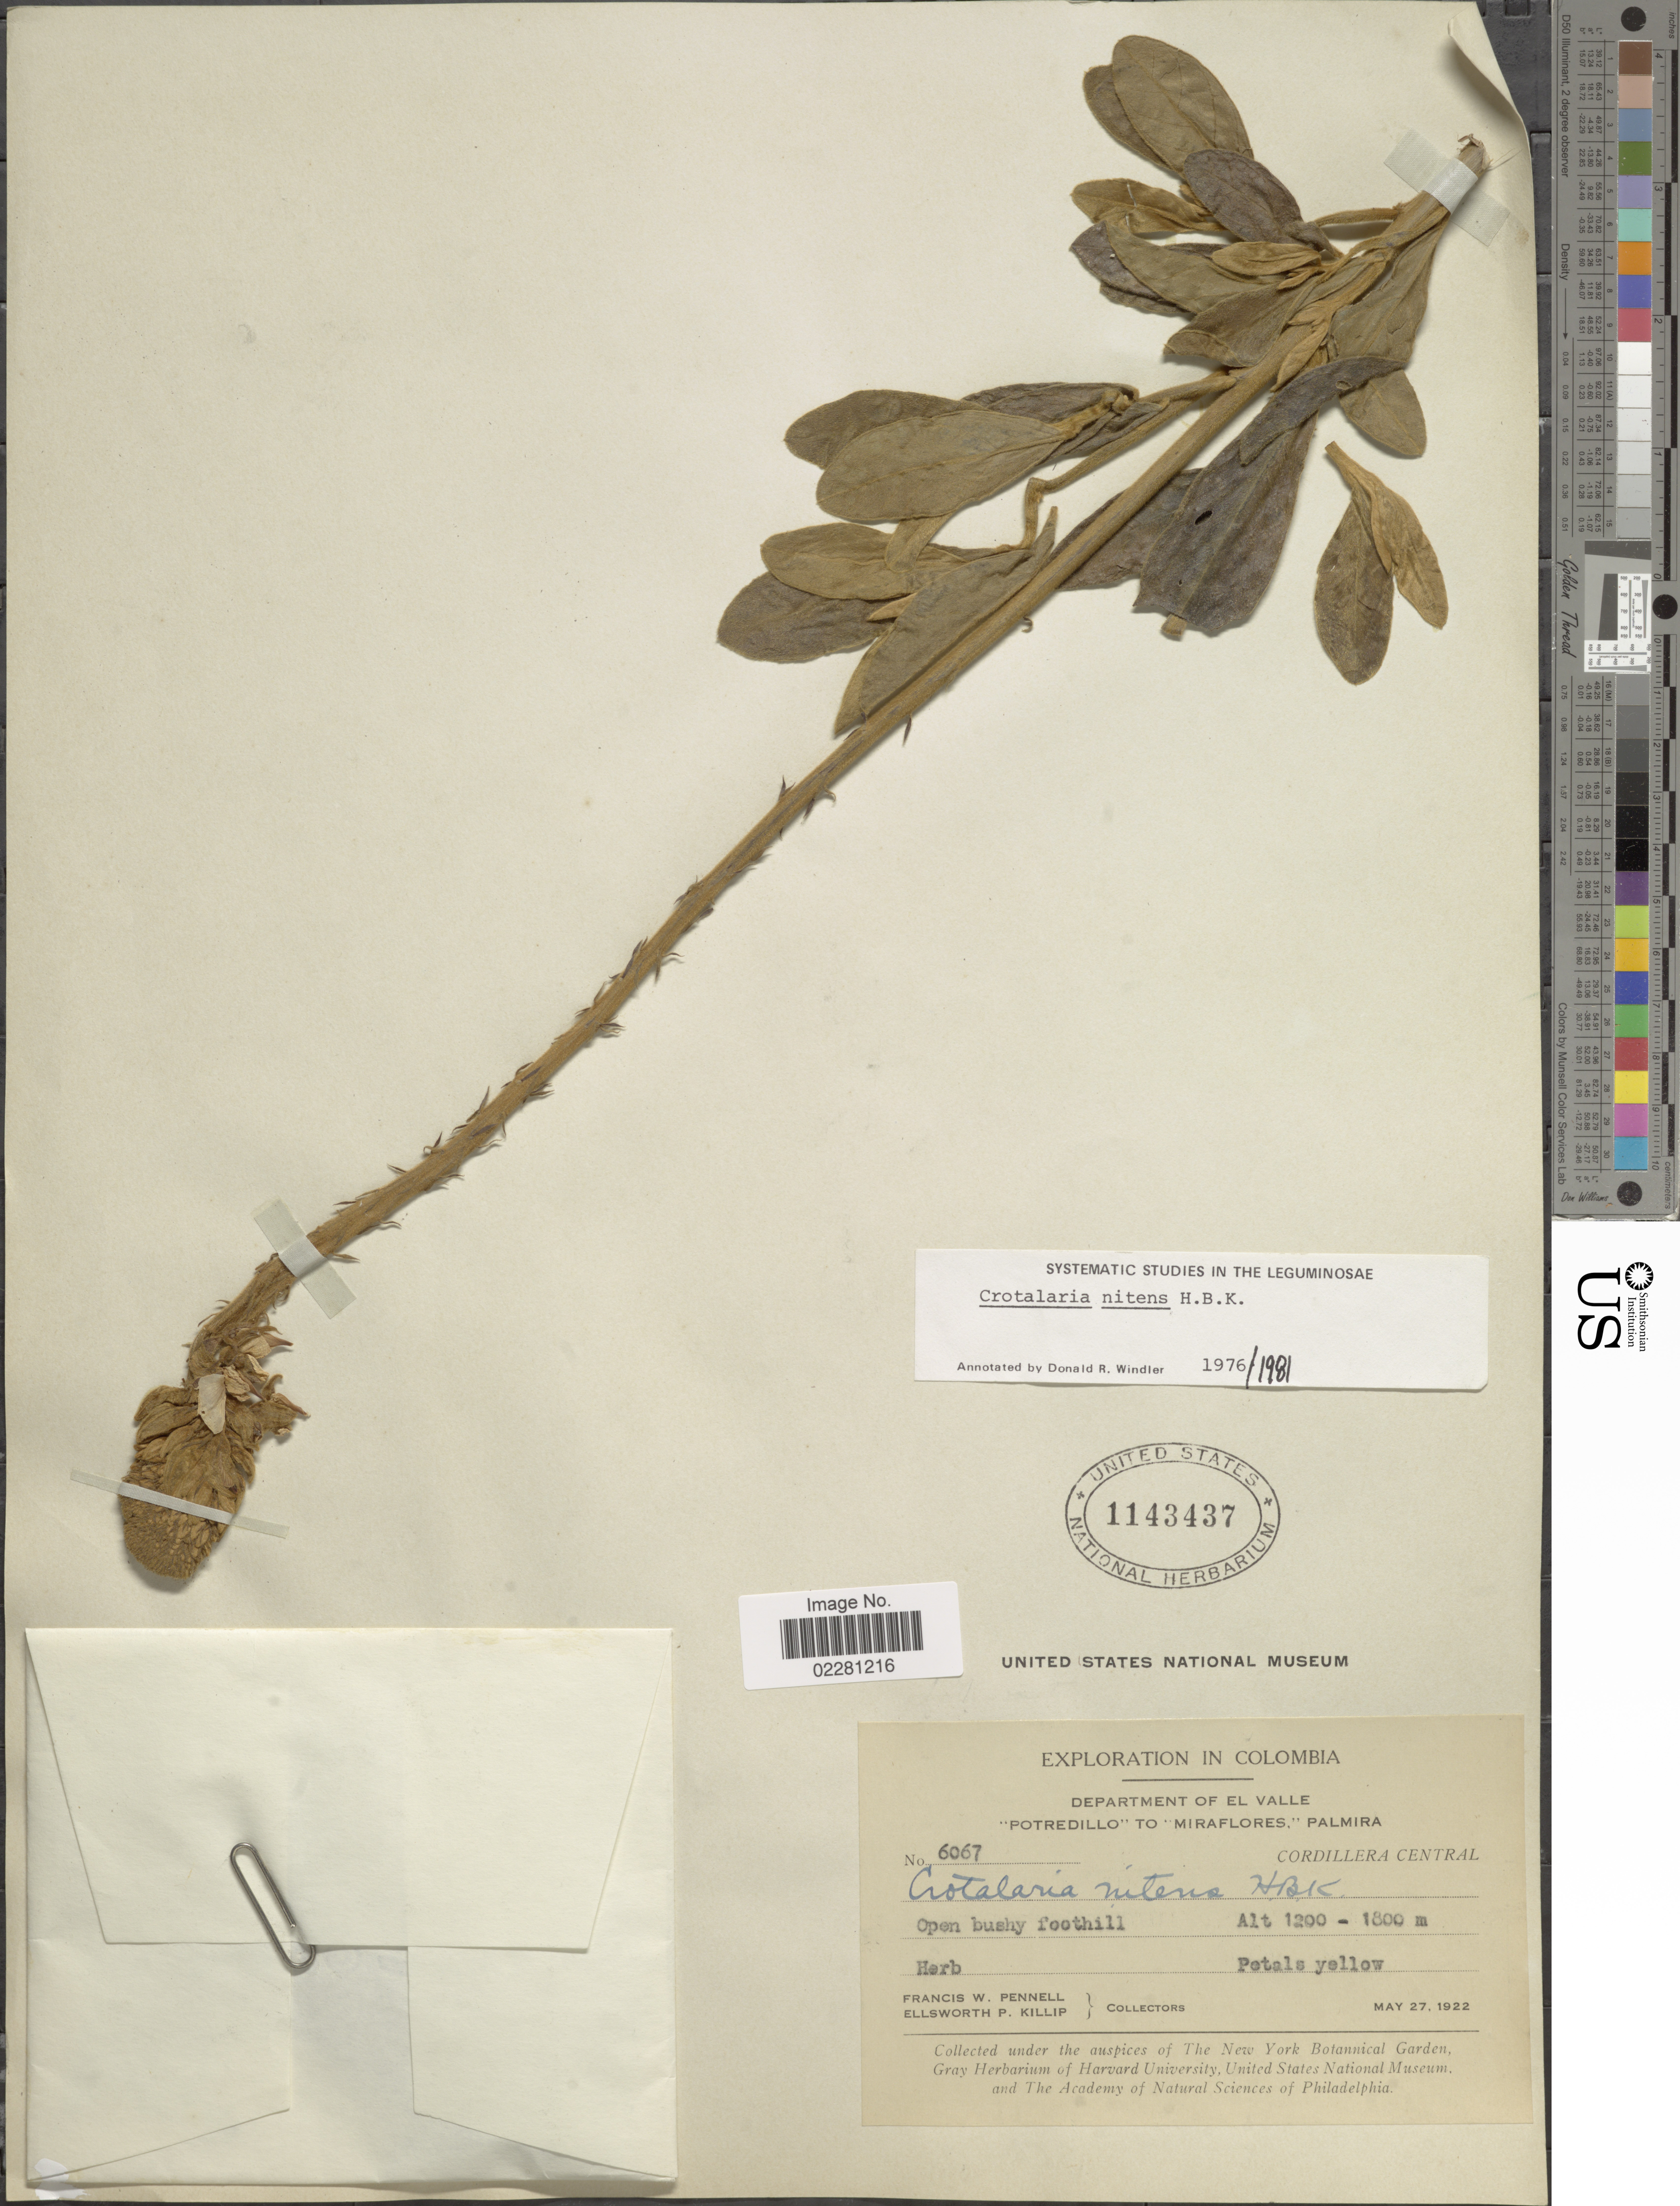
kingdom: Plantae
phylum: Tracheophyta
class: Magnoliopsida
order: Fabales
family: Fabaceae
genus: Crotalaria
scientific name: Crotalaria nitens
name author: Kunth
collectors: F. W. Pennell & E. P. Killip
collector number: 6067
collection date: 1922-05-27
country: Colombia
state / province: Valle del Cauca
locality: Department of El Valle, Potredillo to Miraflores, Palmira, Cordillera Central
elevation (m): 1200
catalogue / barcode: US 1143437